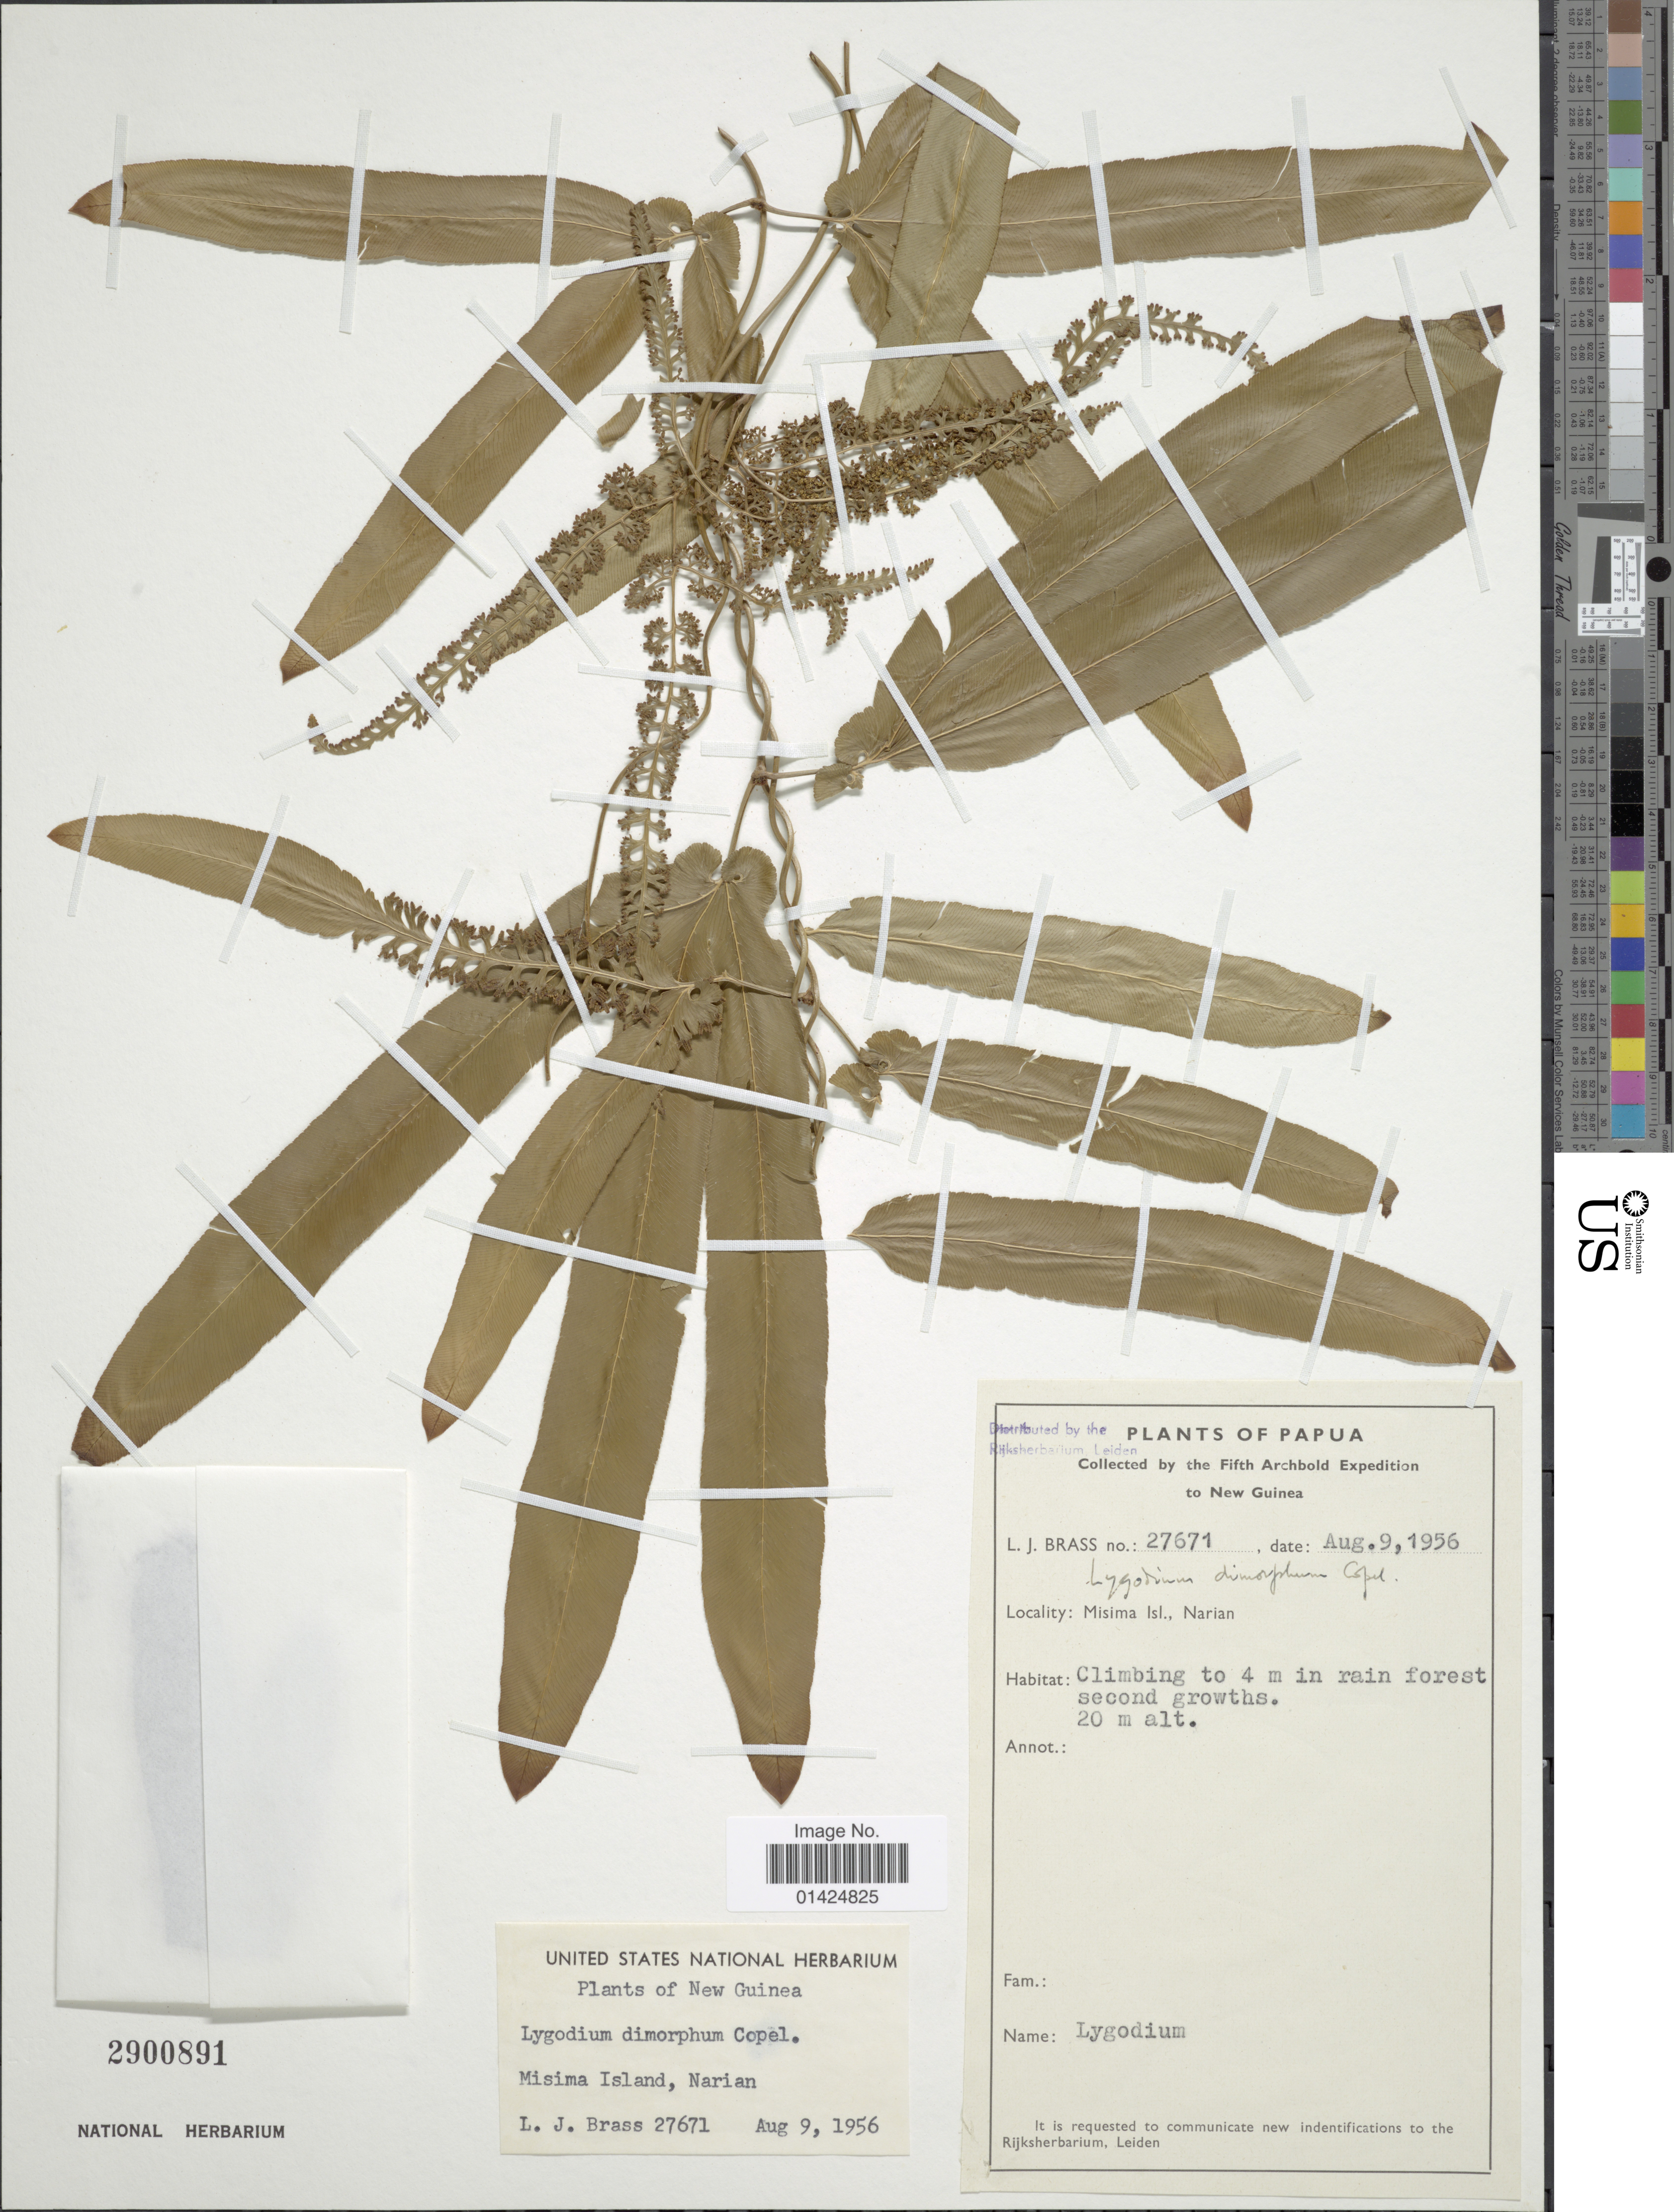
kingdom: Plantae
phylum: Tracheophyta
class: Polypodiopsida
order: Schizaeales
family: Lygodiaceae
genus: Lygodium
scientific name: Lygodium dimorphum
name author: Copel.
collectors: L. J. Brass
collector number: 27671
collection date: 1956-08-09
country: Papua New Guinea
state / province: Milne Bay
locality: New Guinea. Misima Isl., Narian.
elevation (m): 20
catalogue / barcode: US 2900891